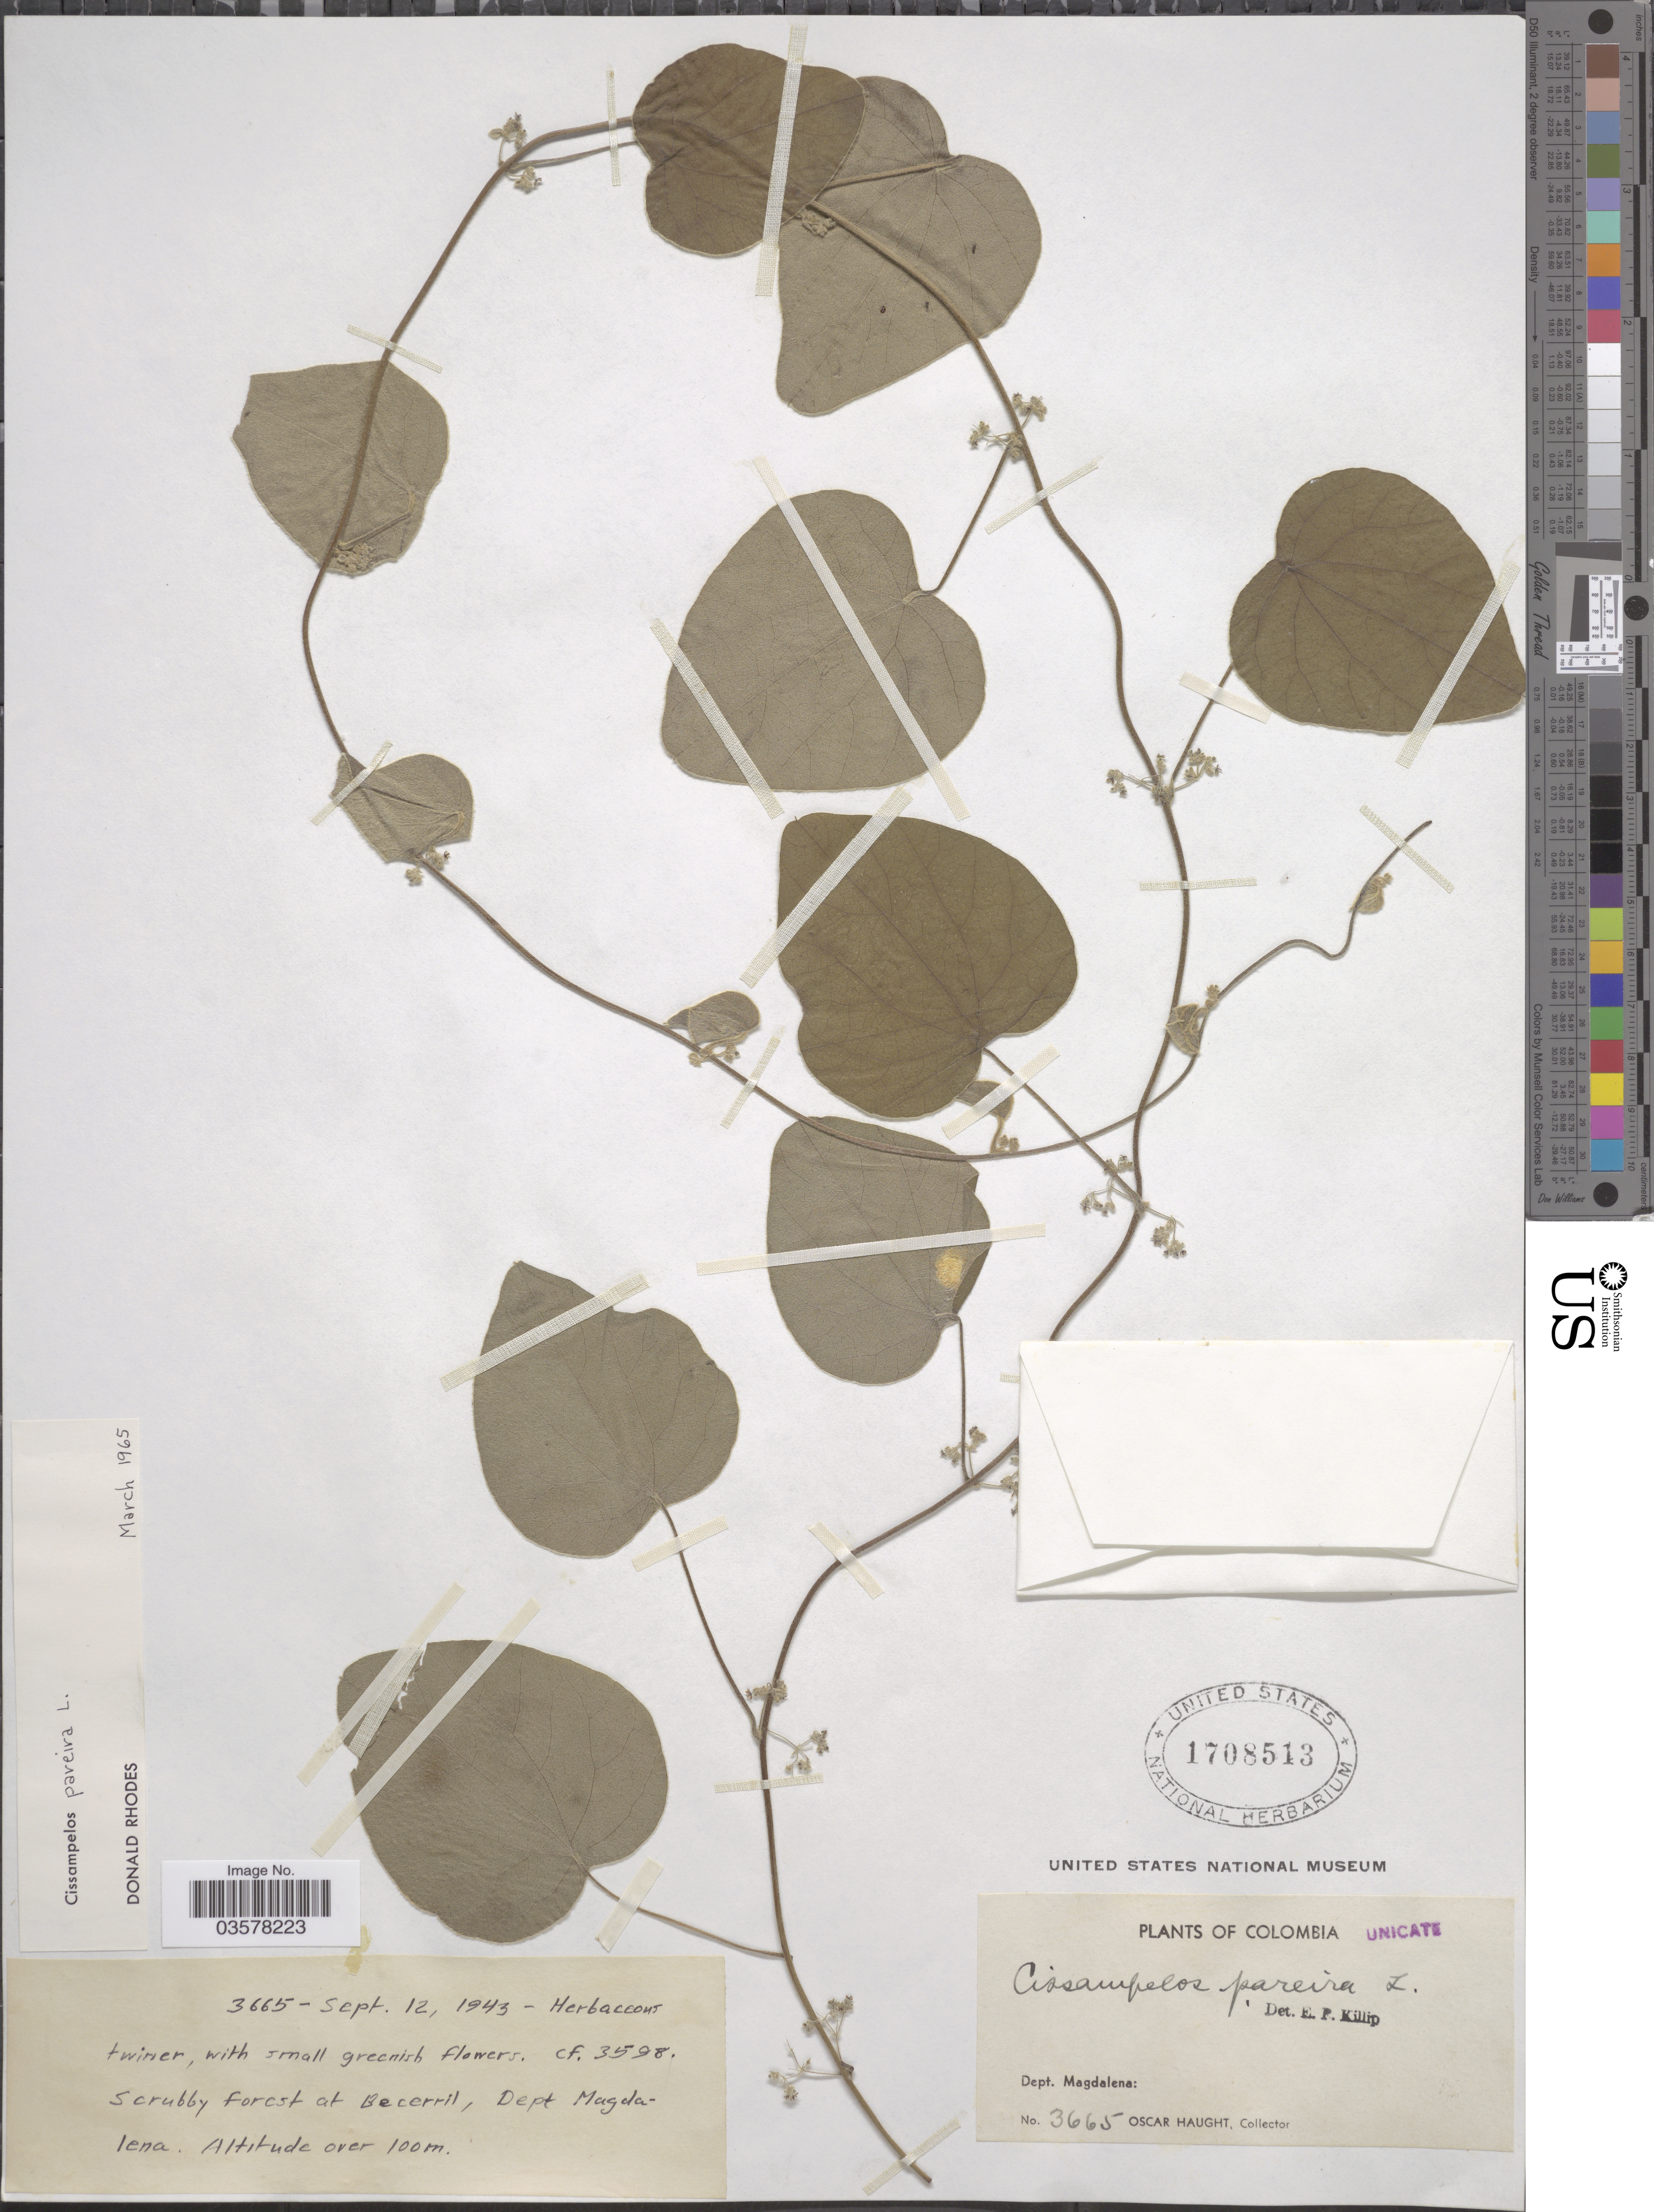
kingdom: Plantae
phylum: Tracheophyta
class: Magnoliopsida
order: Ranunculales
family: Menispermaceae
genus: Cissampelos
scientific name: Cissampelos pareira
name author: L.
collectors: O. L. Haught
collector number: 3665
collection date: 1943-09-12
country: Colombia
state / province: Magdalena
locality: Scrubby forest at Becerril, Dept Magdalena.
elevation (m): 100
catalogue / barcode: US 1708513